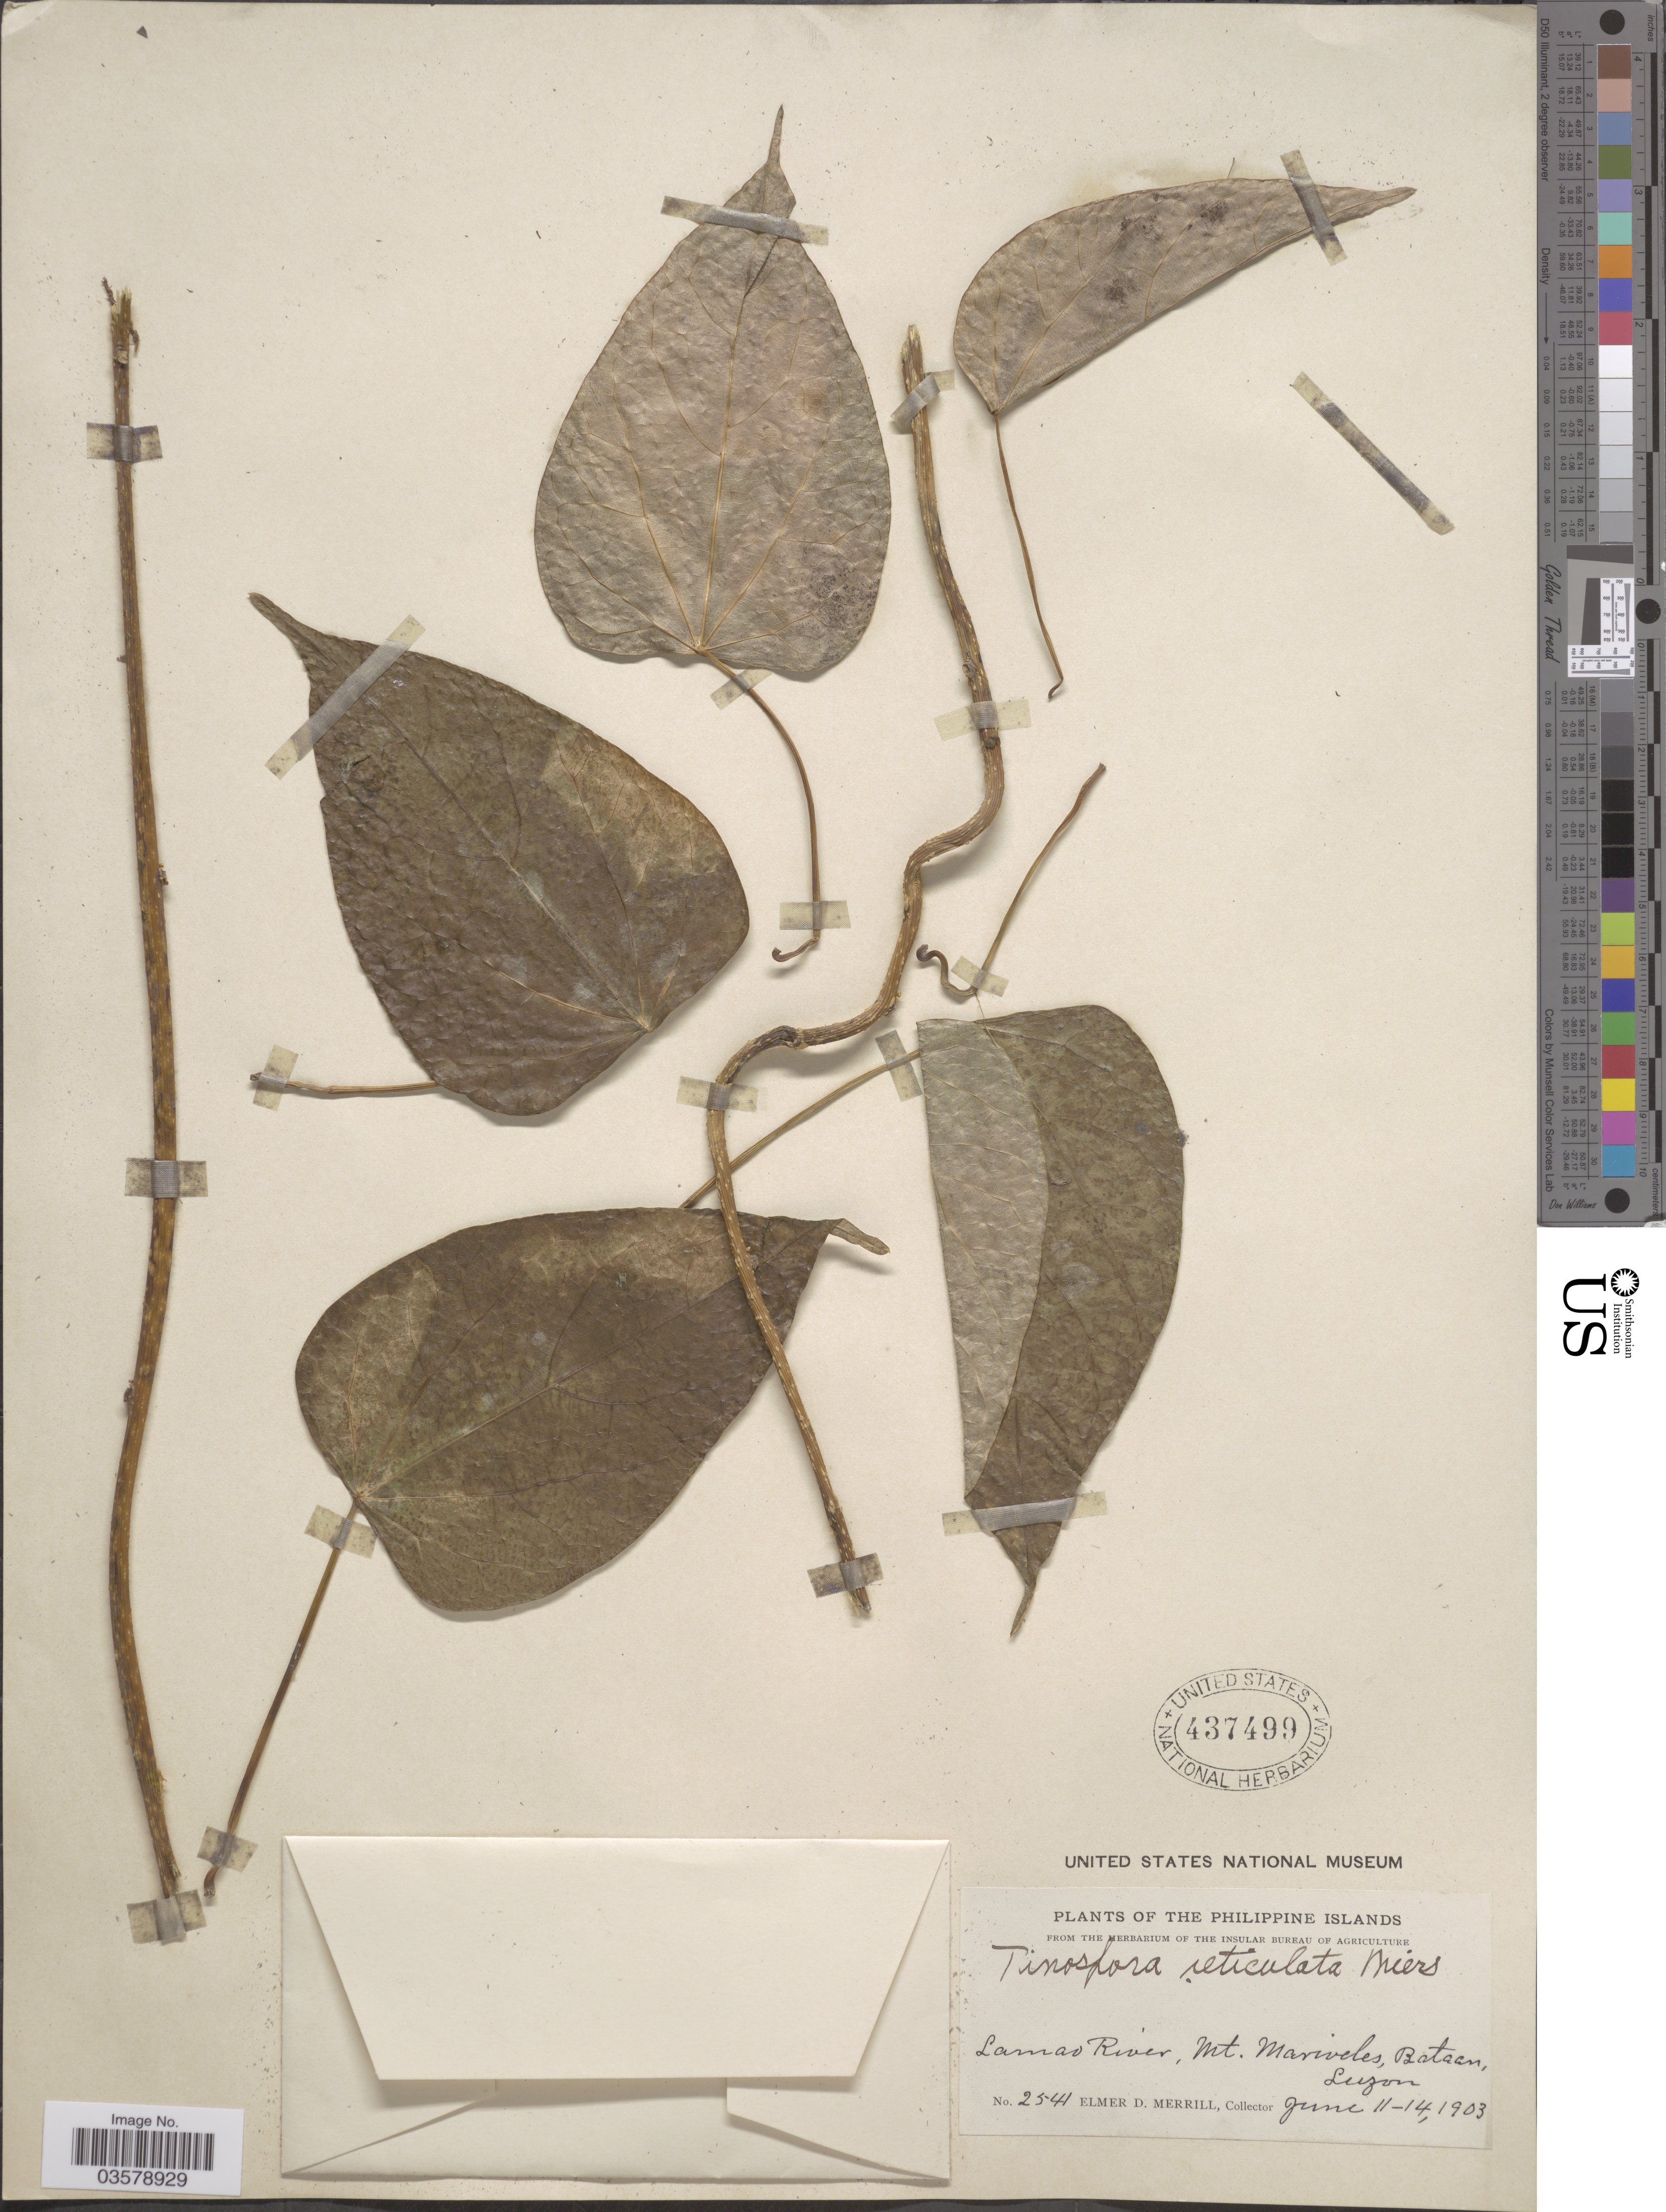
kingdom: Plantae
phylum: Tracheophyta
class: Magnoliopsida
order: Ranunculales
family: Menispermaceae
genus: Tinospora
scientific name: Tinospora glabra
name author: (Burm. f.) Merr.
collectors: E. D. Merrill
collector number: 2541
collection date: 1903-06-11/1903-06-14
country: Philippines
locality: The Philippine Islands. Lamao River, Mt. Mariveles, Bataan, Luzon.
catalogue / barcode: US 437499